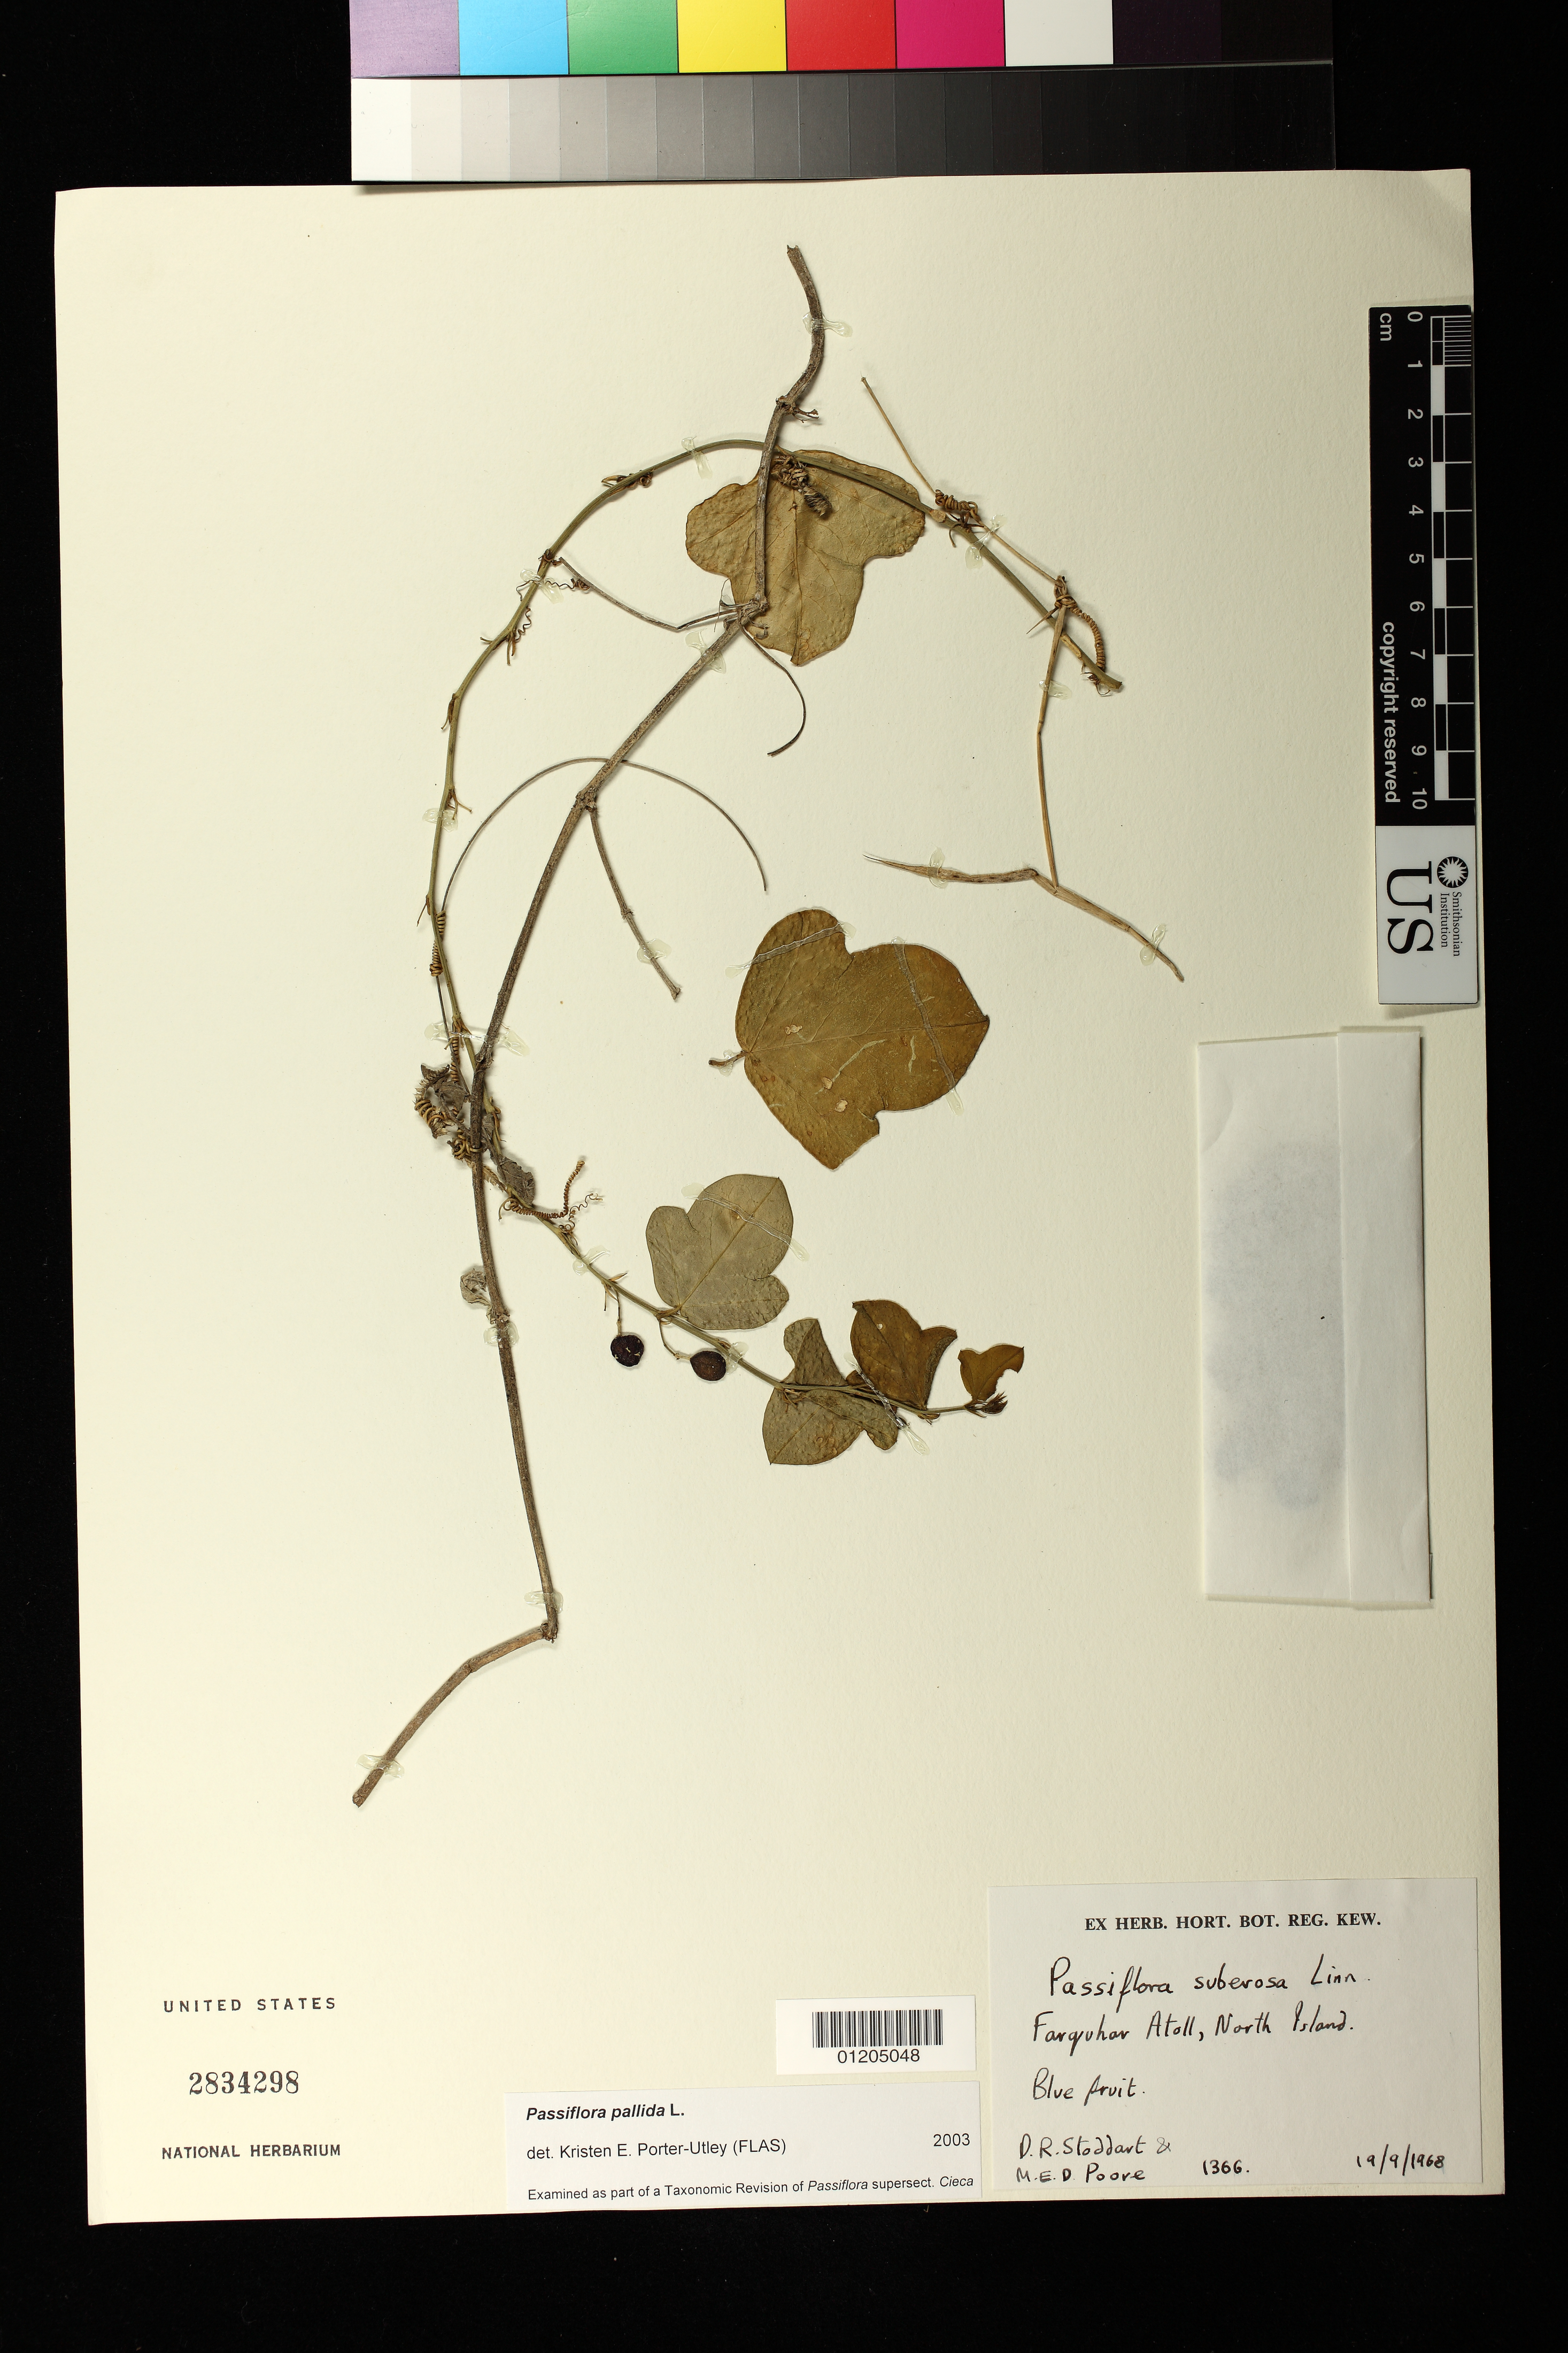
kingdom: Plantae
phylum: Tracheophyta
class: Magnoliopsida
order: Malpighiales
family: Passifloraceae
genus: Passiflora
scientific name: Passiflora pallida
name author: L.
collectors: D. R. Stoddart & M. E. D. Poore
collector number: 1366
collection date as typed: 19 Sep 1968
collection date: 1968-09-19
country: Seychelles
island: Farquhar Atoll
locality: Farquhar Atoll, North Island.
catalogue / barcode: US 2834298